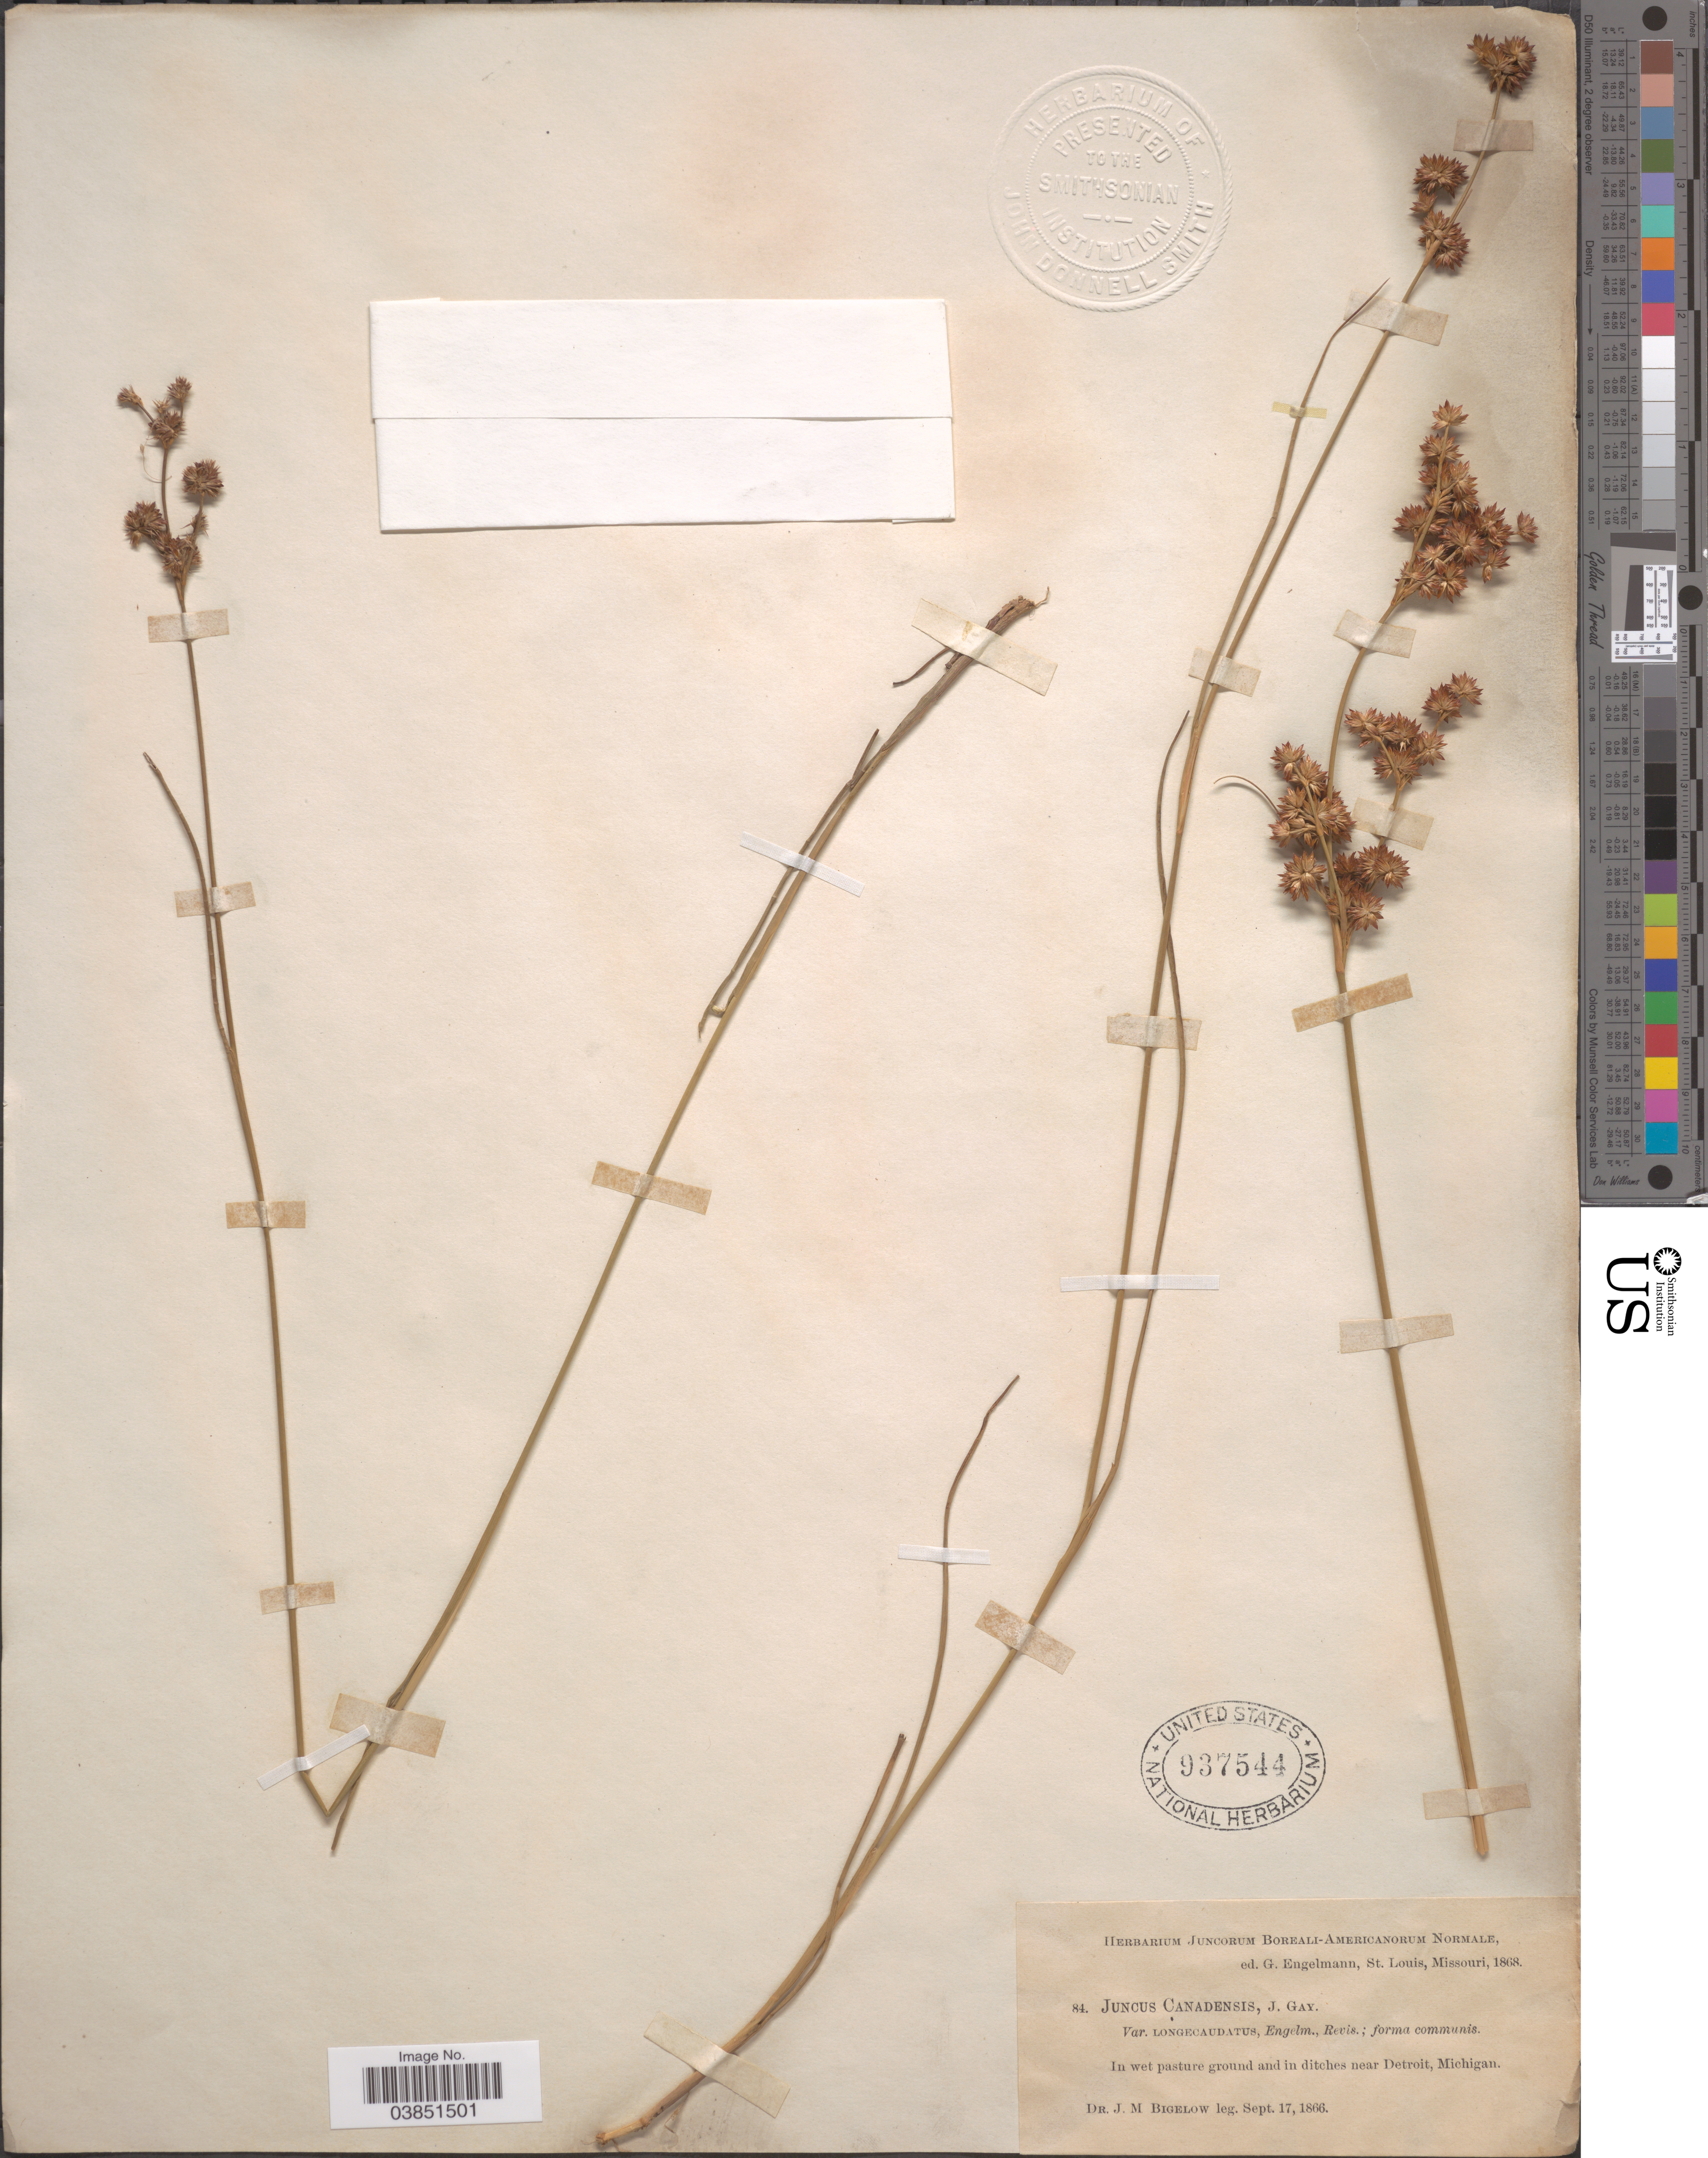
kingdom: Plantae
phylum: Tracheophyta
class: Liliopsida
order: Poales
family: Juncaceae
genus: Juncus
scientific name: Juncus canadensis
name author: J. Gay ex Laharpe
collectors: J. M. Bigelow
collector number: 84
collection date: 1866-09-17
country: United States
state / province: Michigan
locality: Near Detroit.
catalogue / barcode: US 937544